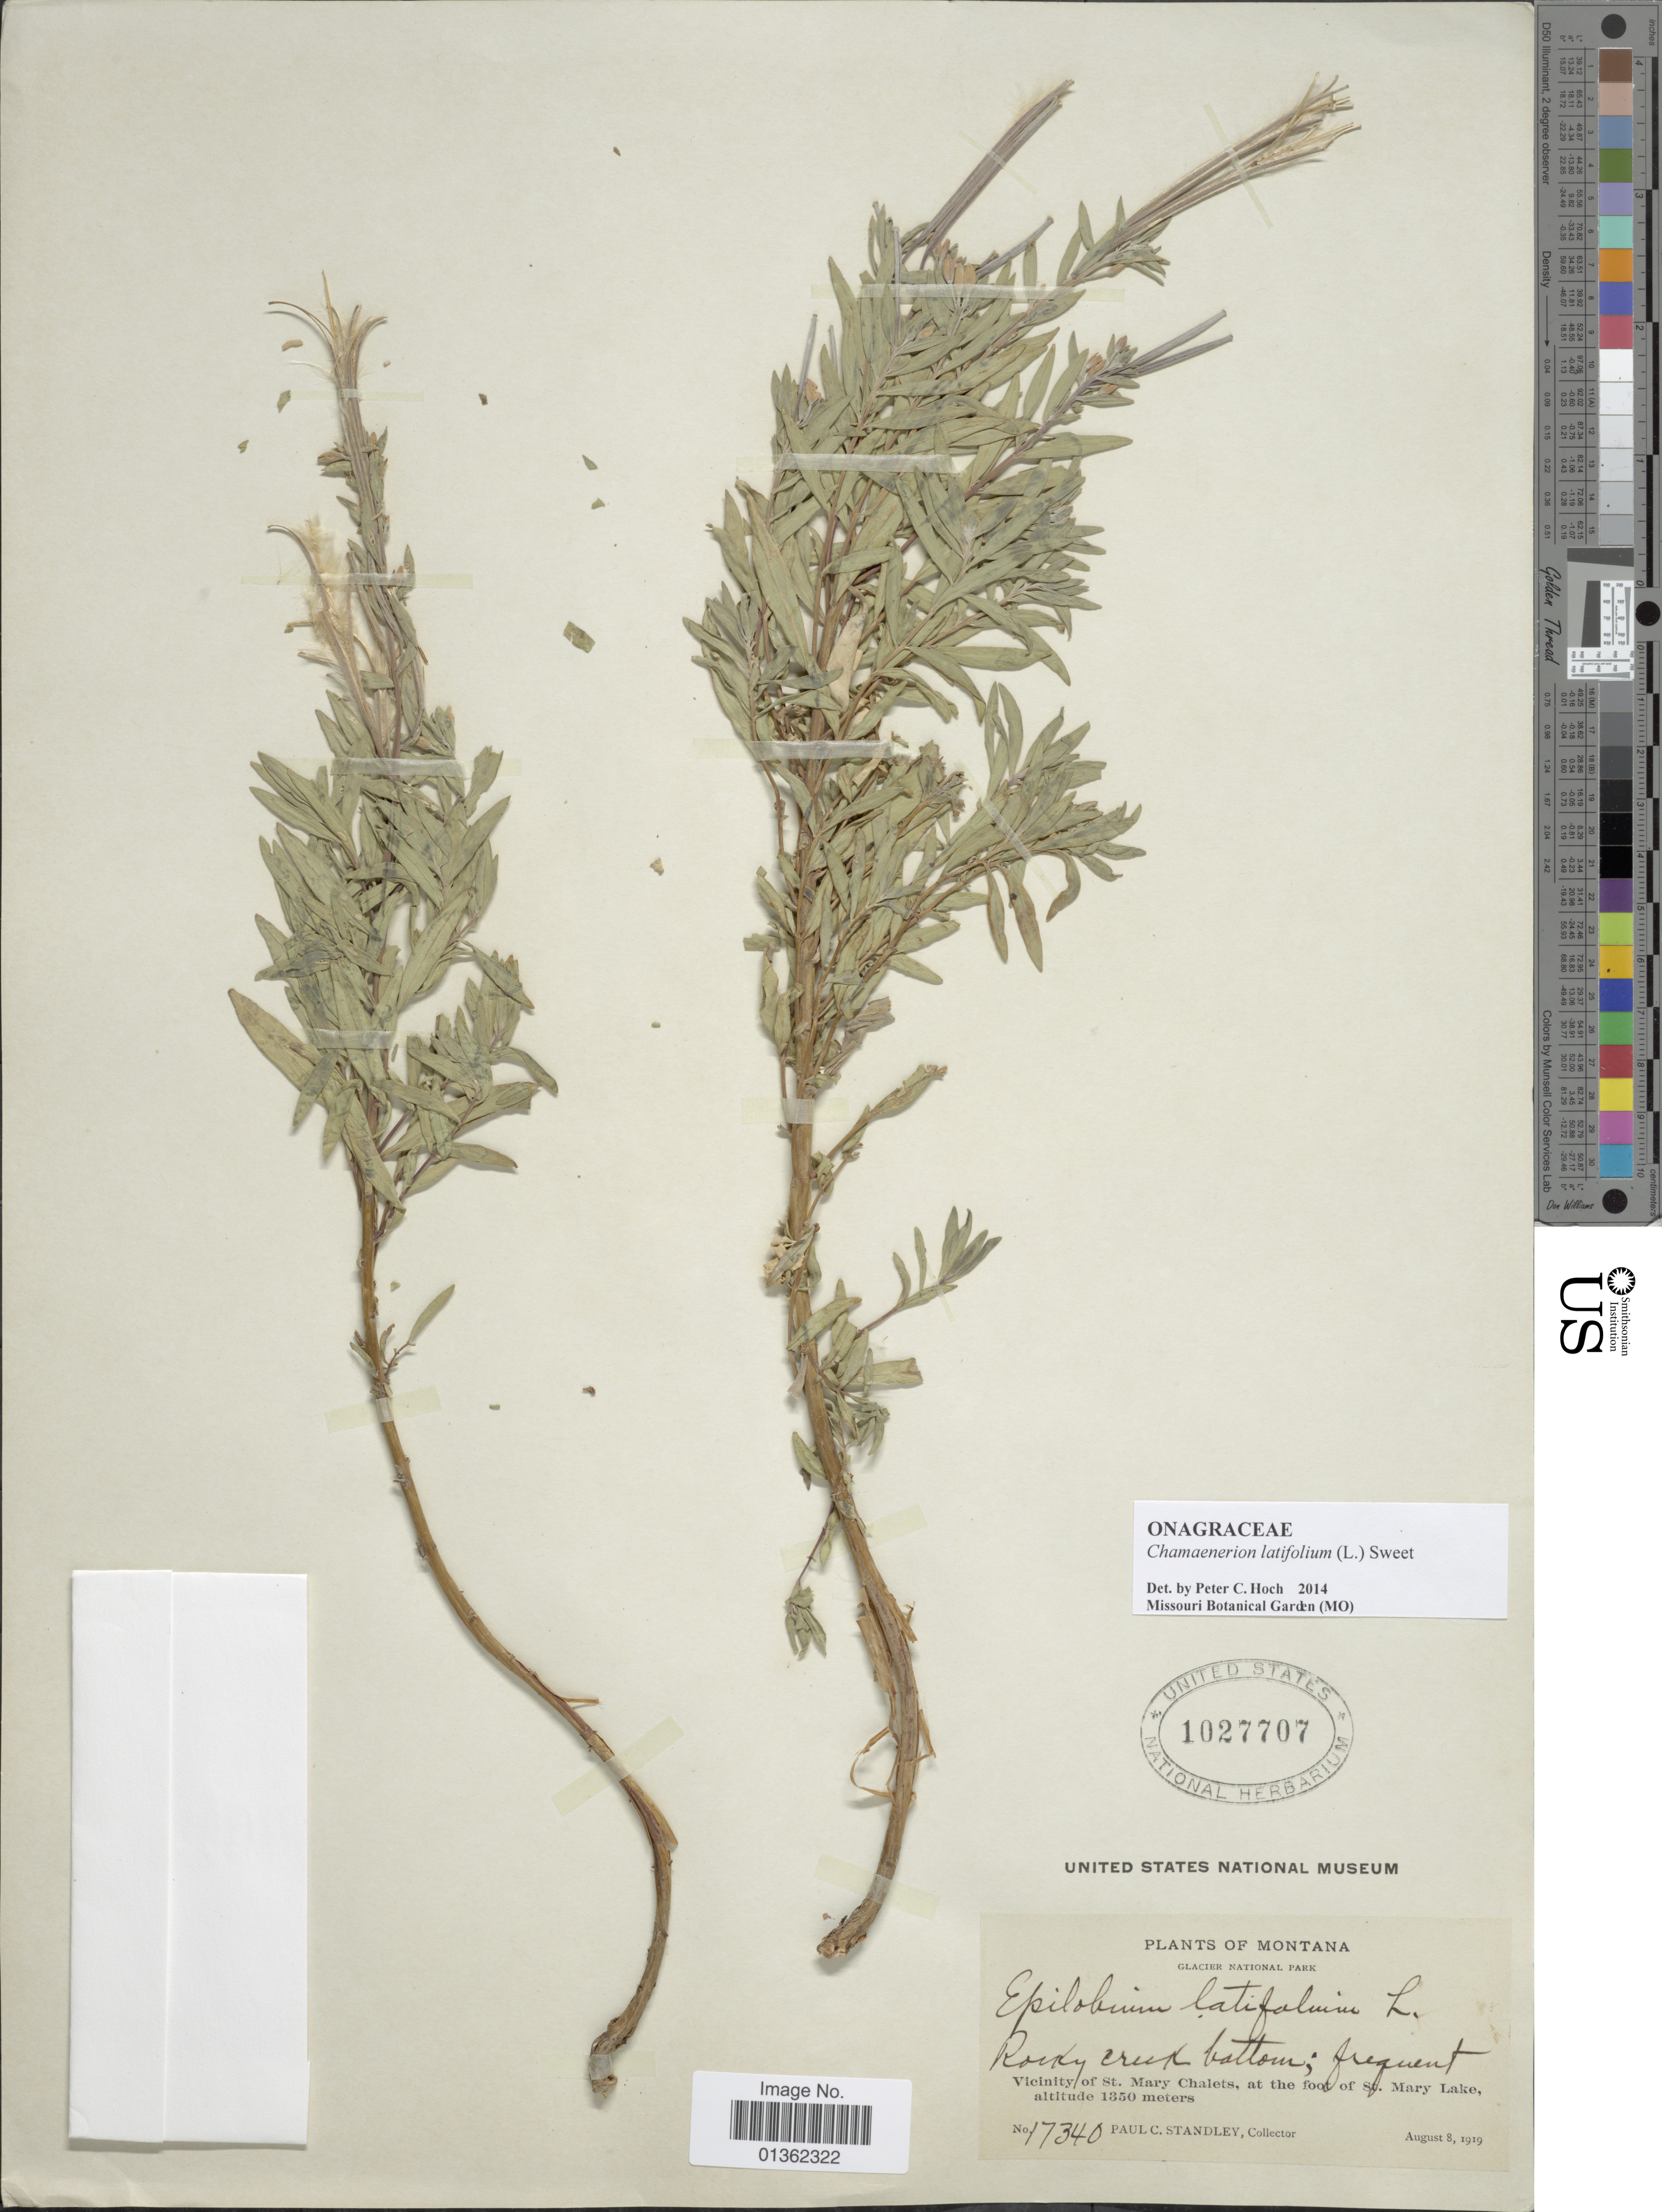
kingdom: Plantae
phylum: Tracheophyta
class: Magnoliopsida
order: Myrtales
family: Onagraceae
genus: Chamaenerion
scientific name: Chamaenerion latifolium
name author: (L.) Th. Fr. & Lange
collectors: P. C. Standley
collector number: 17340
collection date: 1919-08-08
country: United States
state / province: Montana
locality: Glacier National Park. Vicinity of St. Mary Chalets, at the foot of St. Mary Lake.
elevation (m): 1350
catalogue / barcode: US 1027707